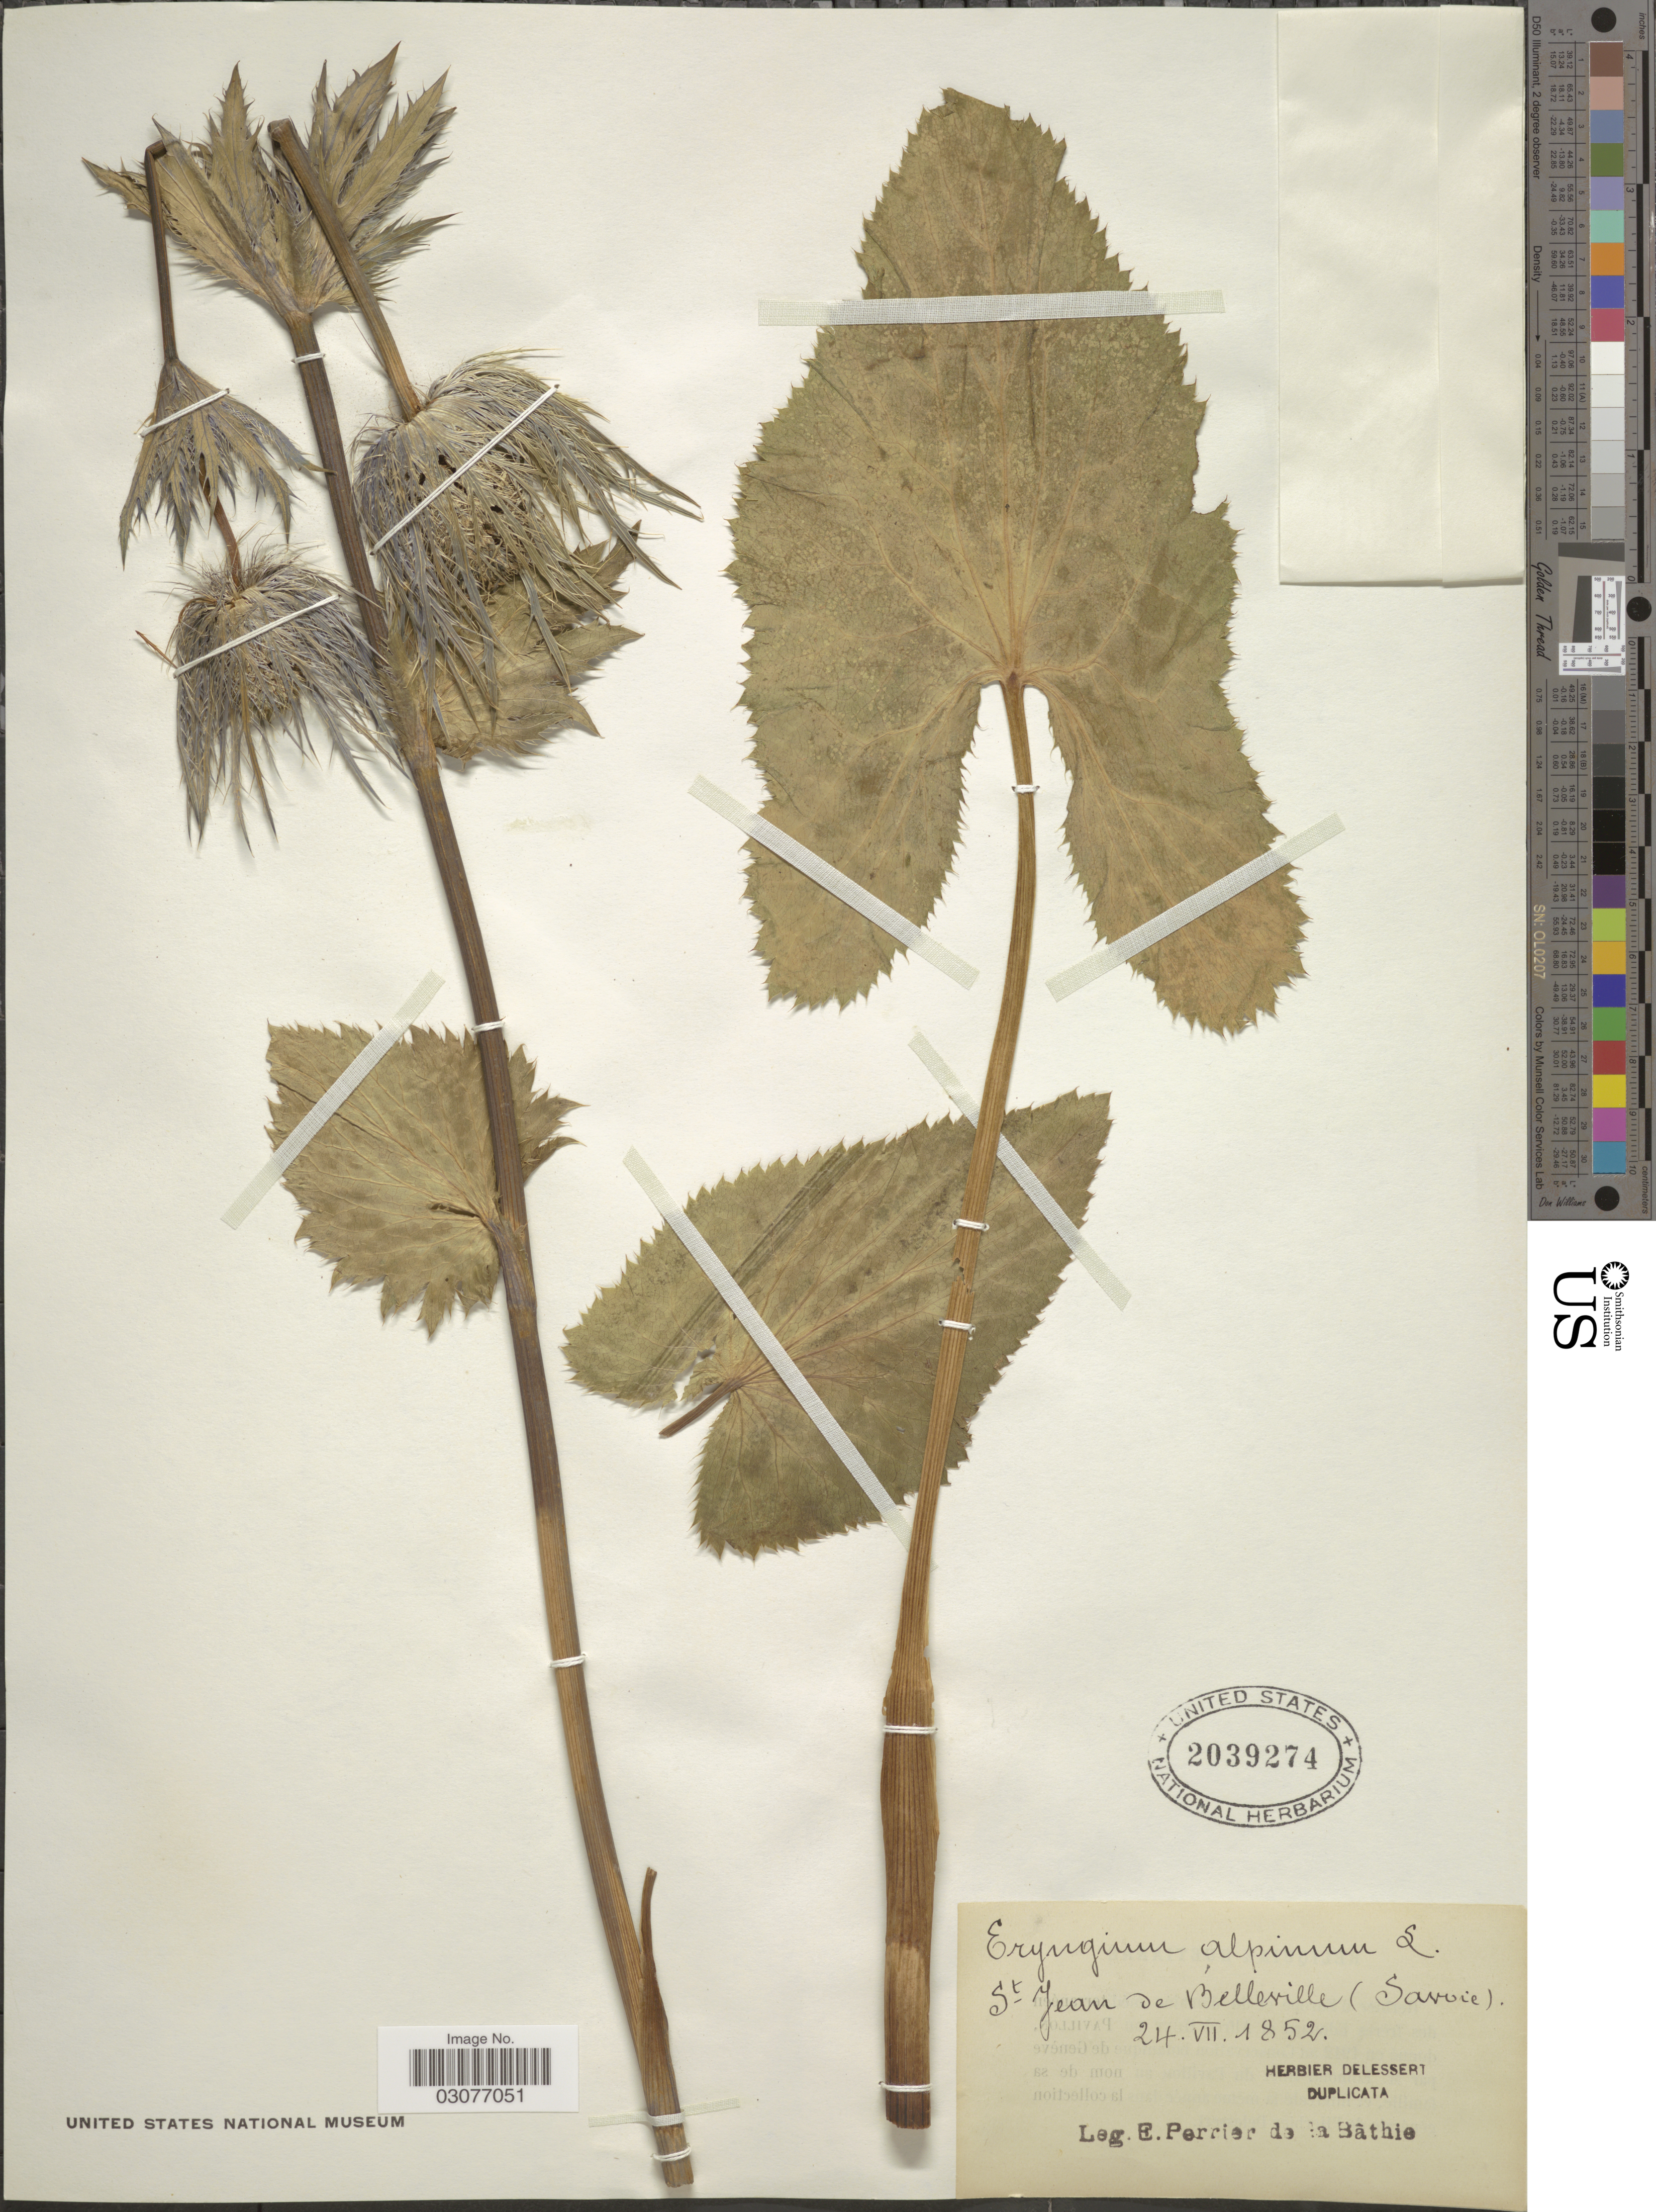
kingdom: Plantae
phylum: Tracheophyta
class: Magnoliopsida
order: Apiales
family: Apiaceae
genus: Eryngium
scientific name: Eryngium alpinum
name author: L.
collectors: E. Perrier de la Bâthie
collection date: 1952-07-24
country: France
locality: St Jean de Belleville (Savoie).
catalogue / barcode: US 2039274